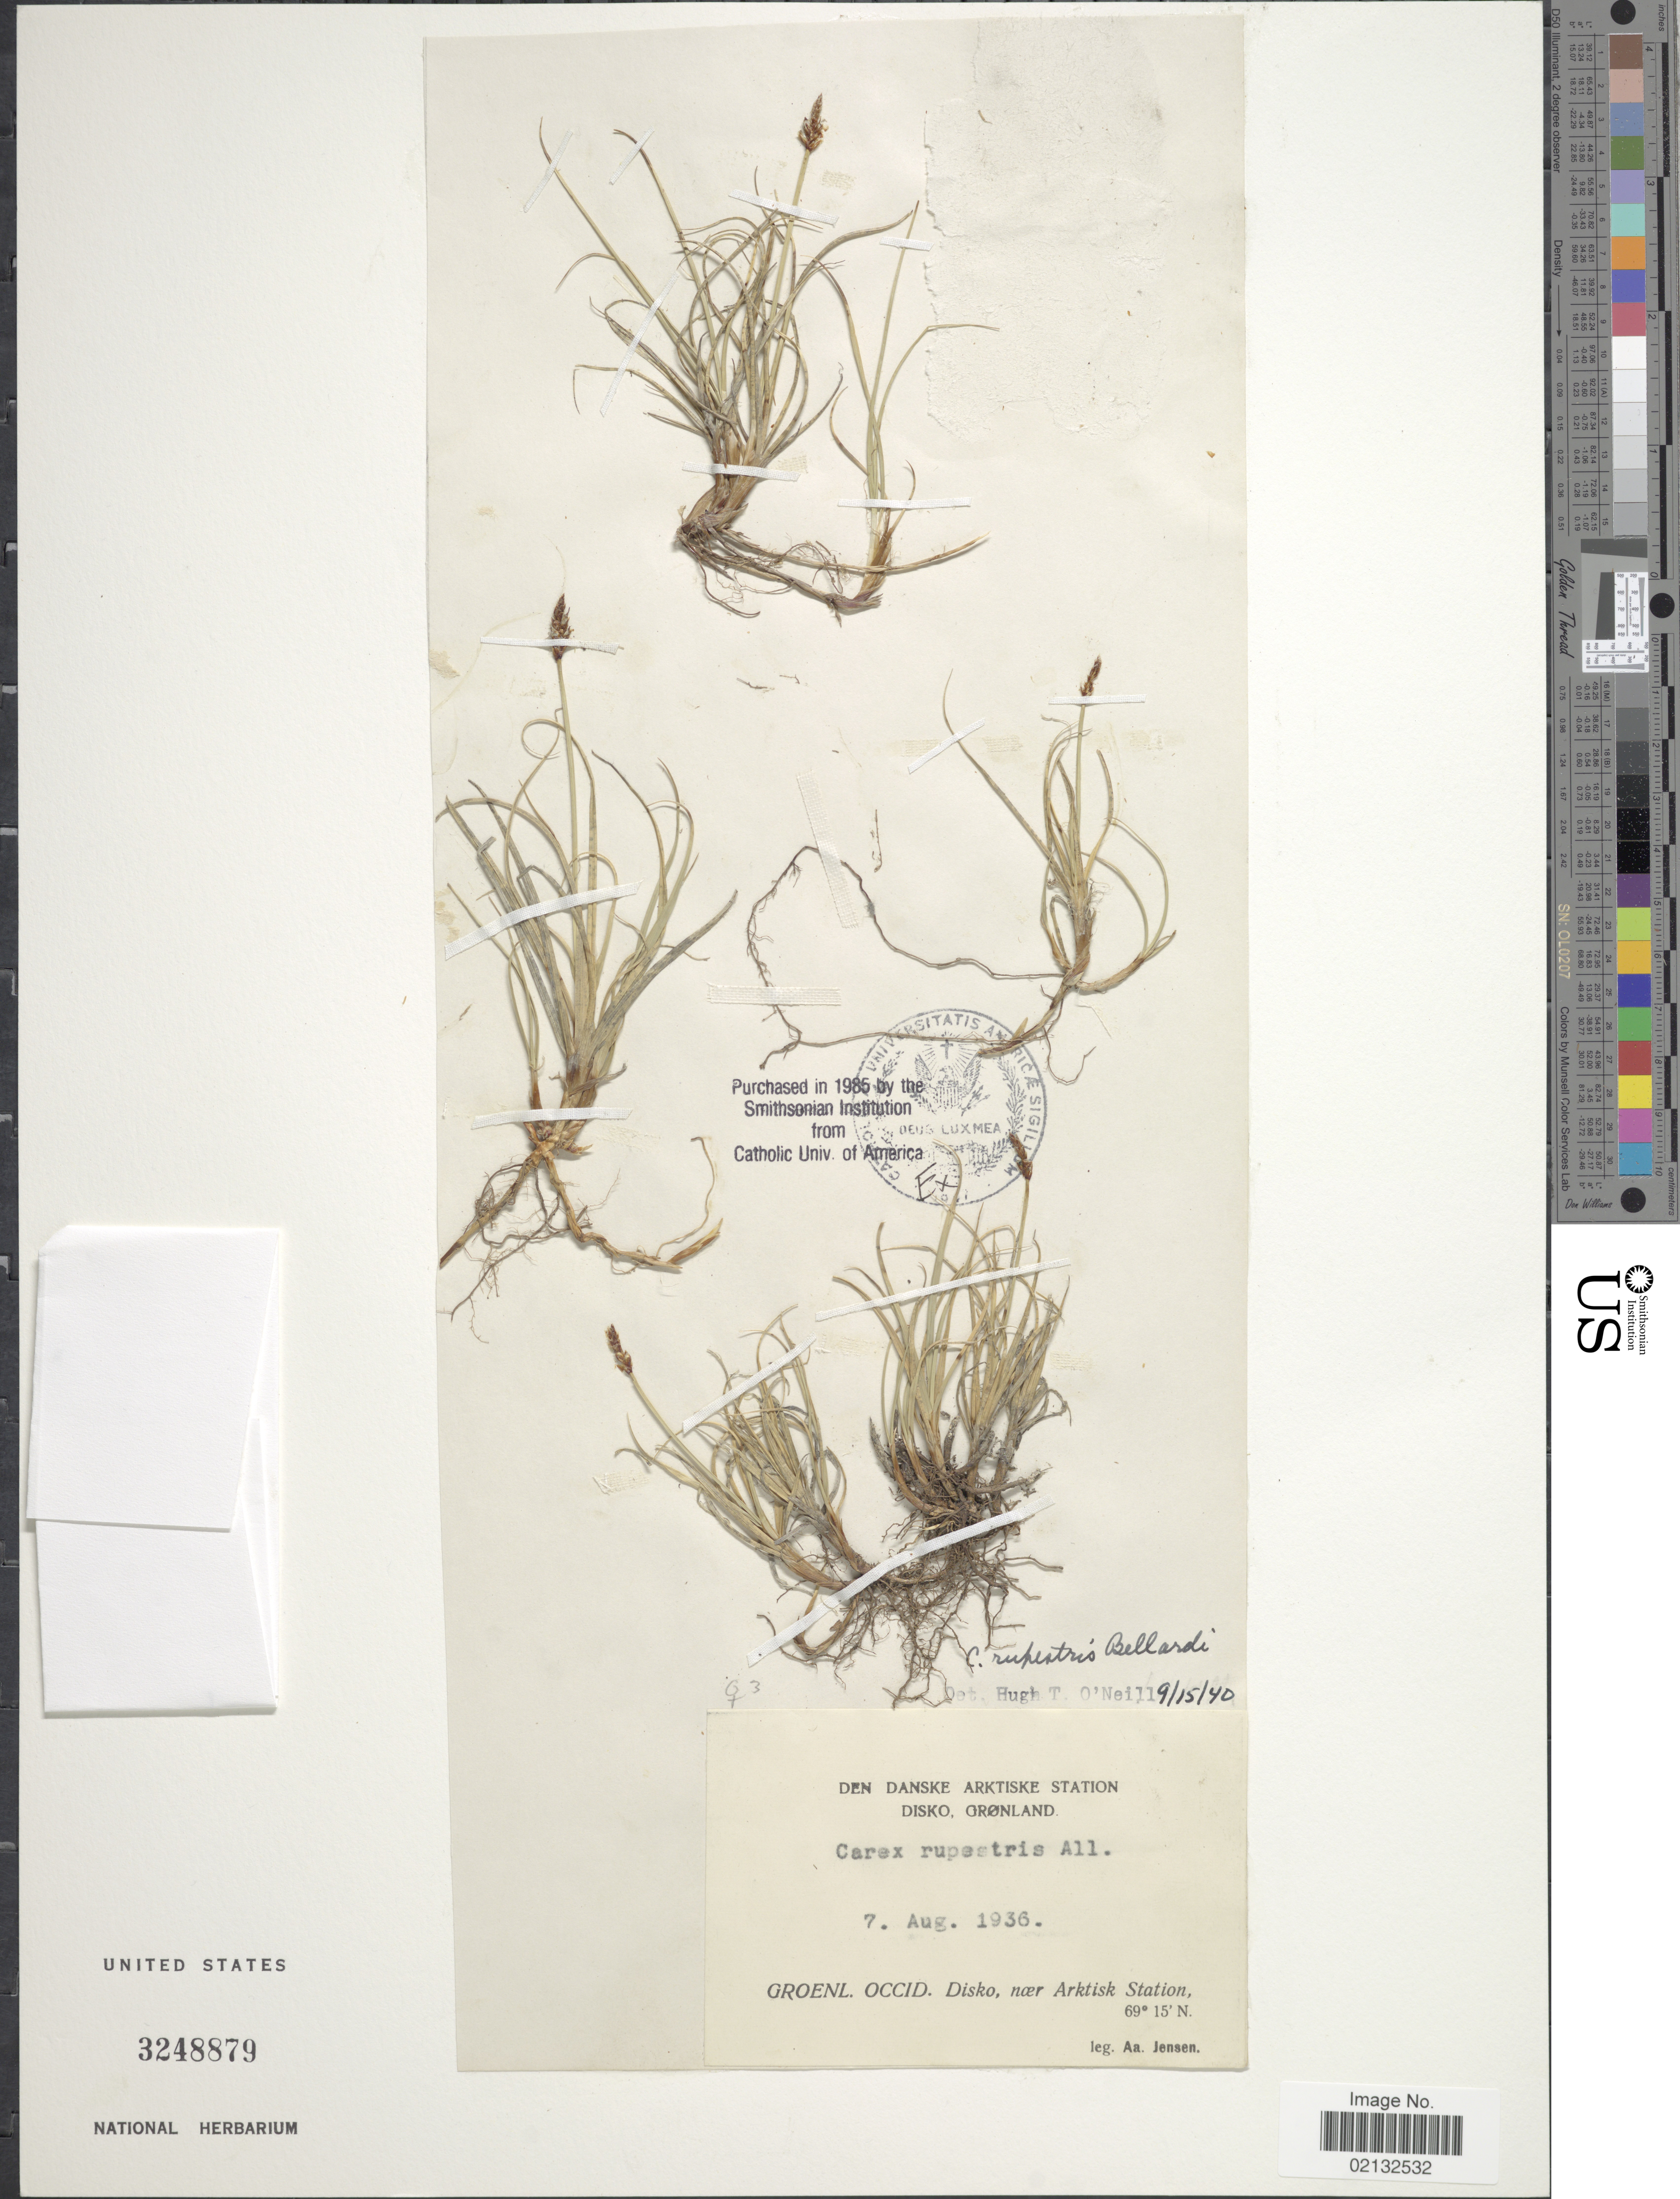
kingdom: Plantae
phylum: Tracheophyta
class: Liliopsida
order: Poales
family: Cyperaceae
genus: Carex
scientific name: Carex rupestris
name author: All.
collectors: A. Jensen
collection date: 1936-08-07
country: Greenland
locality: Groenl. Occid. Disko, naer Arktisk Station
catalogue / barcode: US 3248879